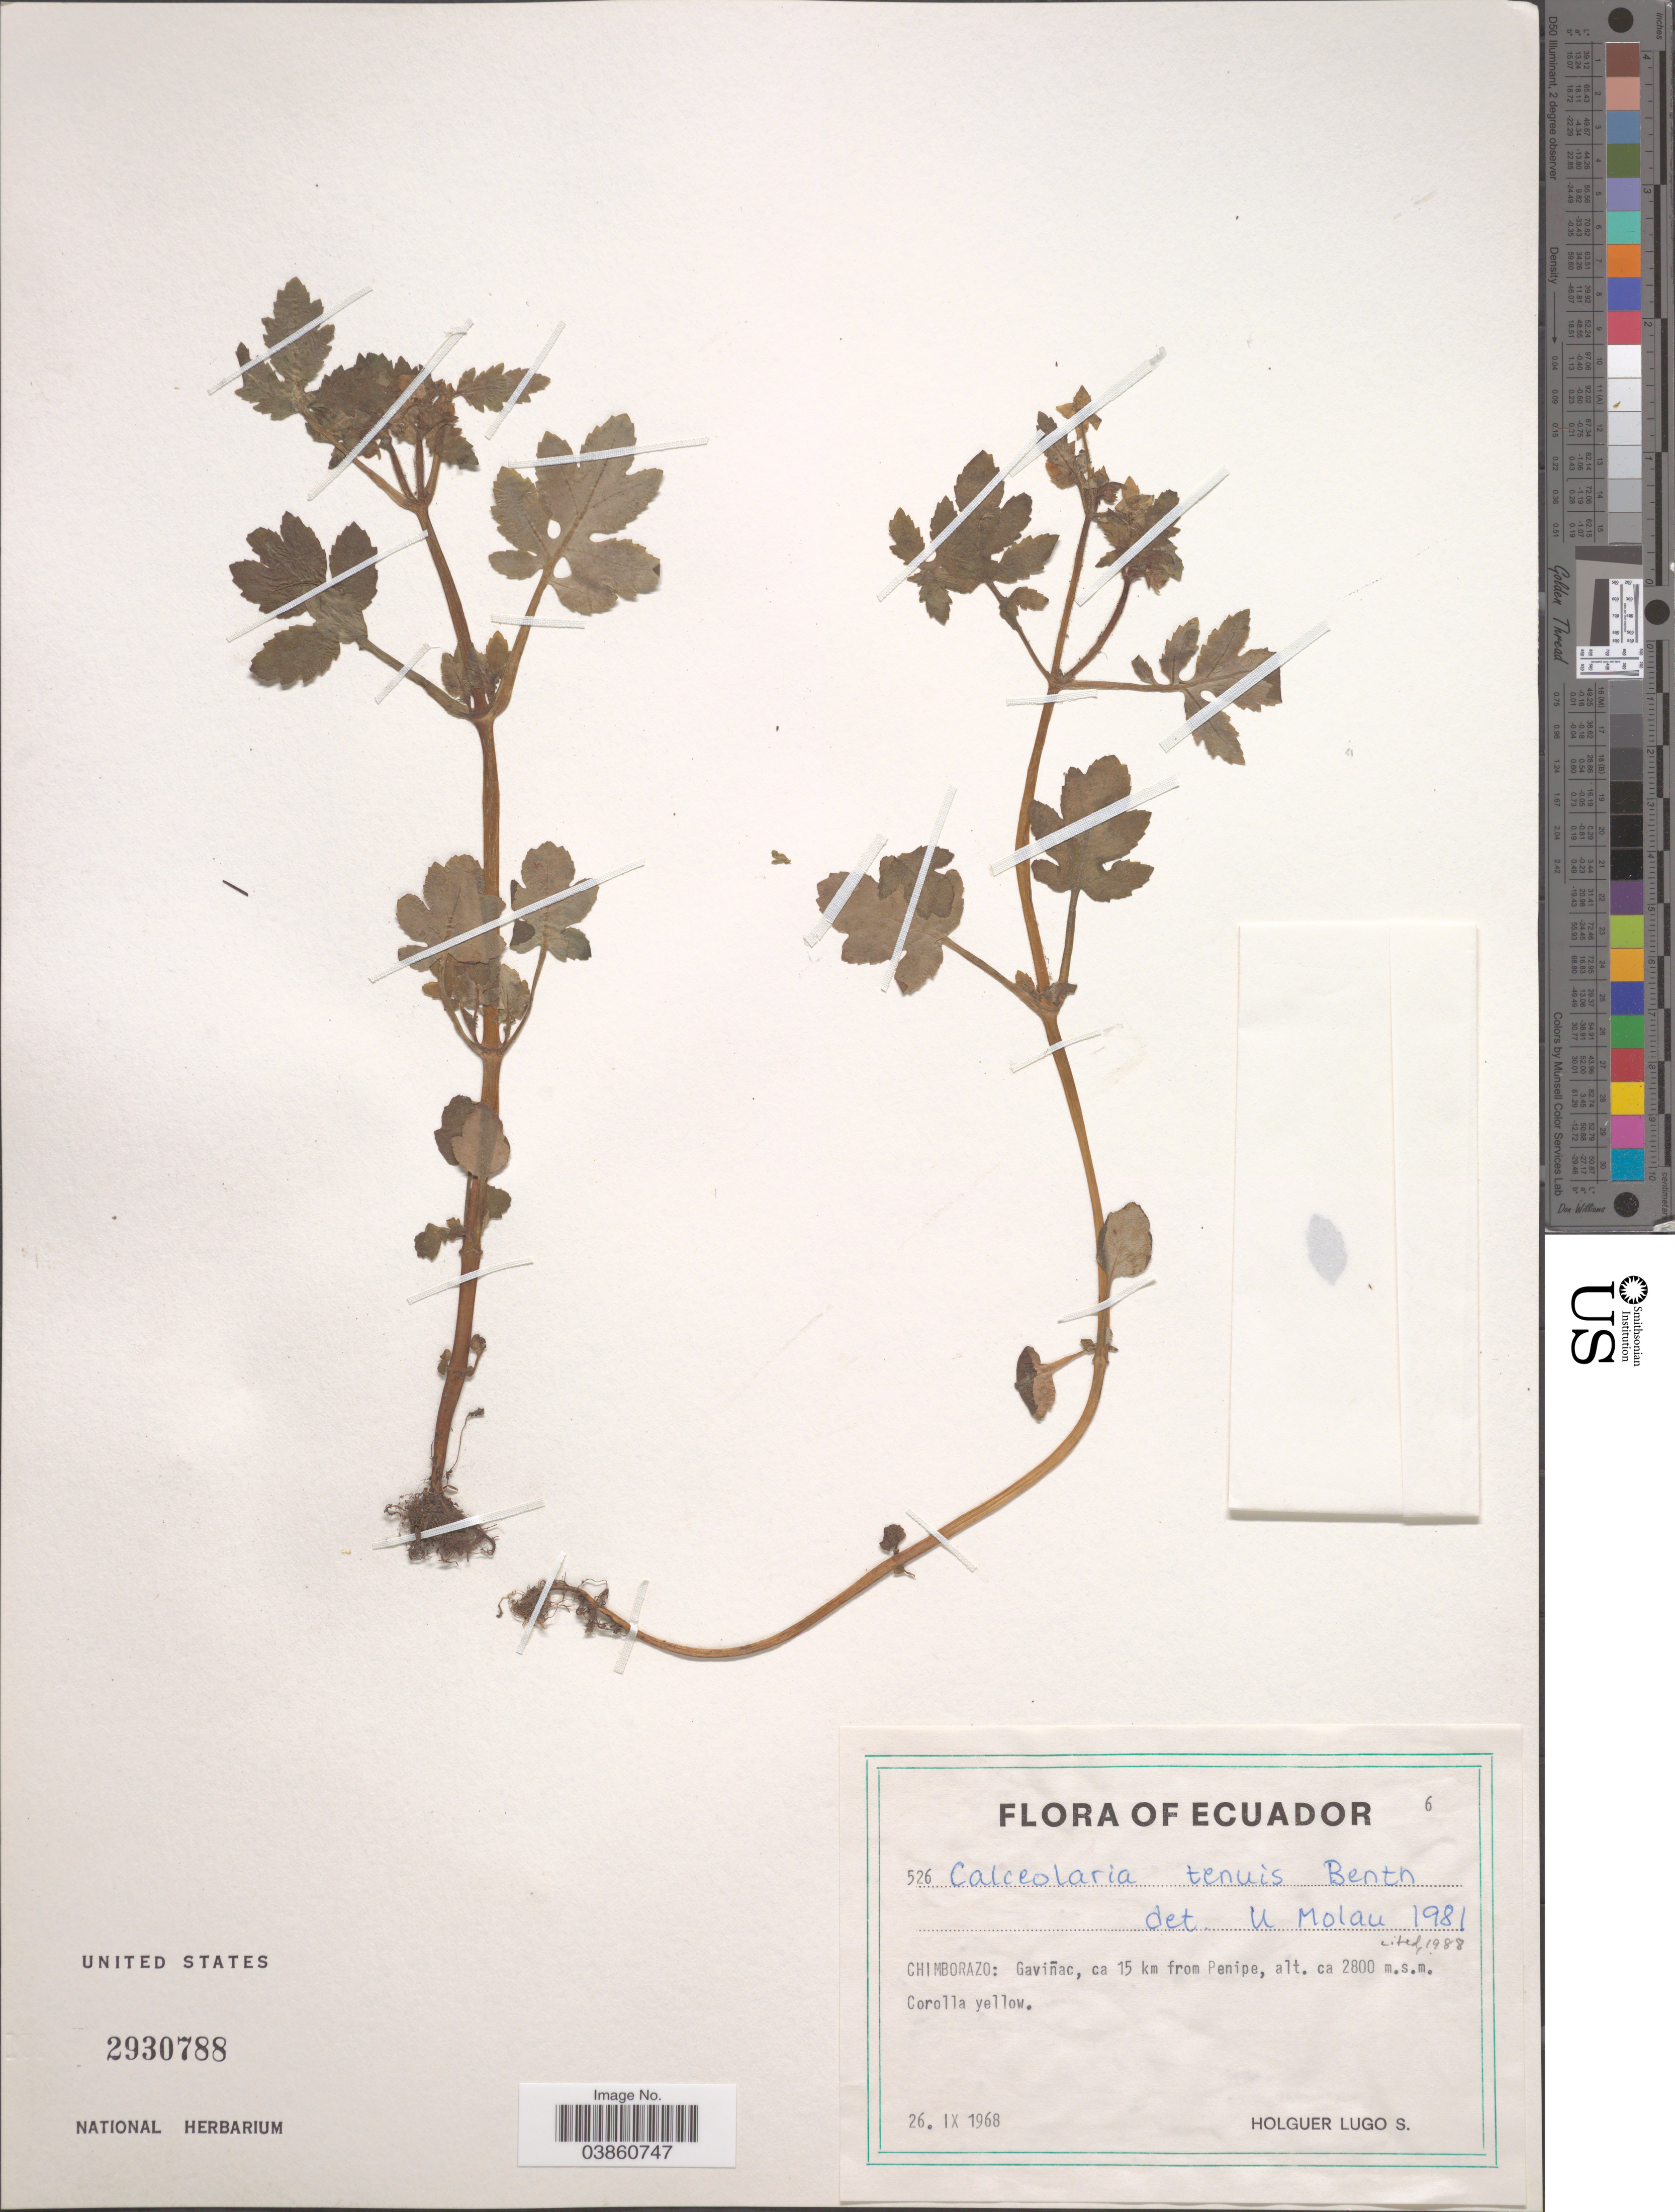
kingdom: Plantae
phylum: Tracheophyta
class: Magnoliopsida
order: Lamiales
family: Calceolariaceae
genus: Calceolaria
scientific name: Calceolaria tenuis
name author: Benth.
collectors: H. Lugo S.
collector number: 526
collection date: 1968-09-26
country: Ecuador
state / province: Chimborazo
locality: Gaviñac, ca 15 km from Penipe.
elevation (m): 2800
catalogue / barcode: US 2930788